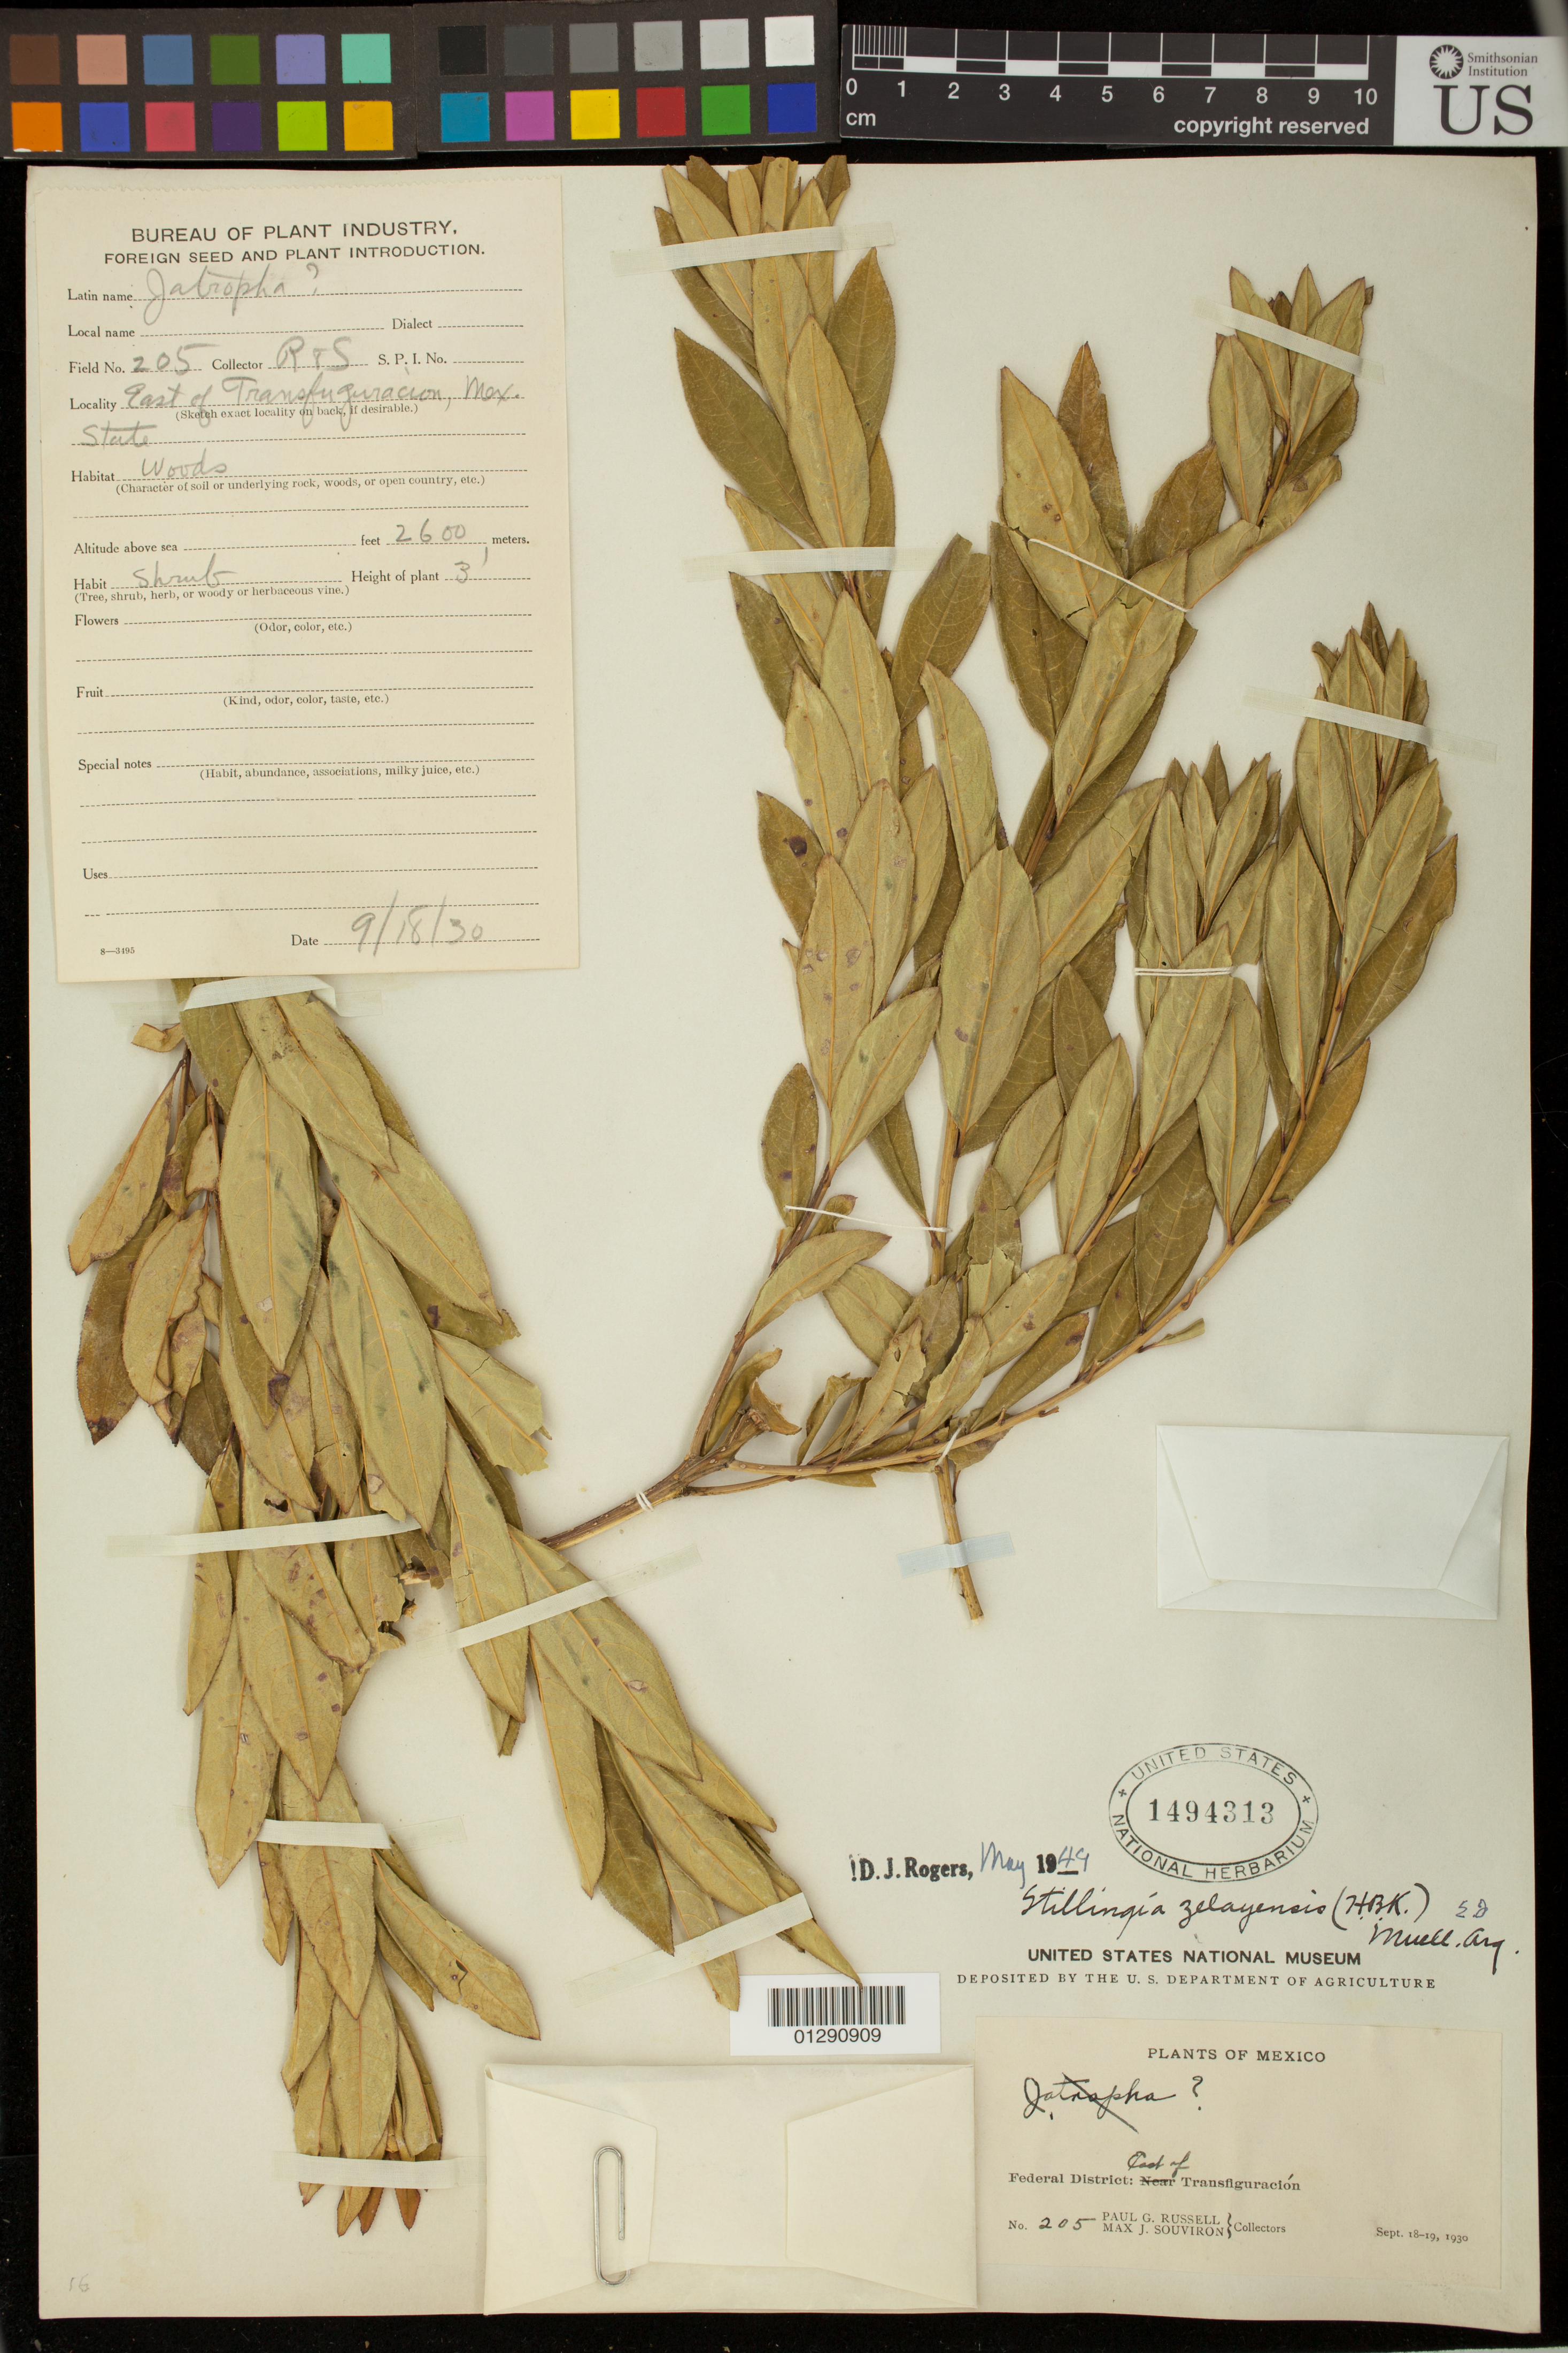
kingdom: Plantae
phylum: Tracheophyta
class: Magnoliopsida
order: Malpighiales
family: Euphorbiaceae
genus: Stillingia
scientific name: Stillingia zelayensis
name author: (Kunth) Müll. Arg.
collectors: P. G. Russell & M. J. Souviron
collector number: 205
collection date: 1930-09-18/1930-09-19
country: Mexico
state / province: México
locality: Federal District: East of Transfiguracion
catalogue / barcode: US 1494313